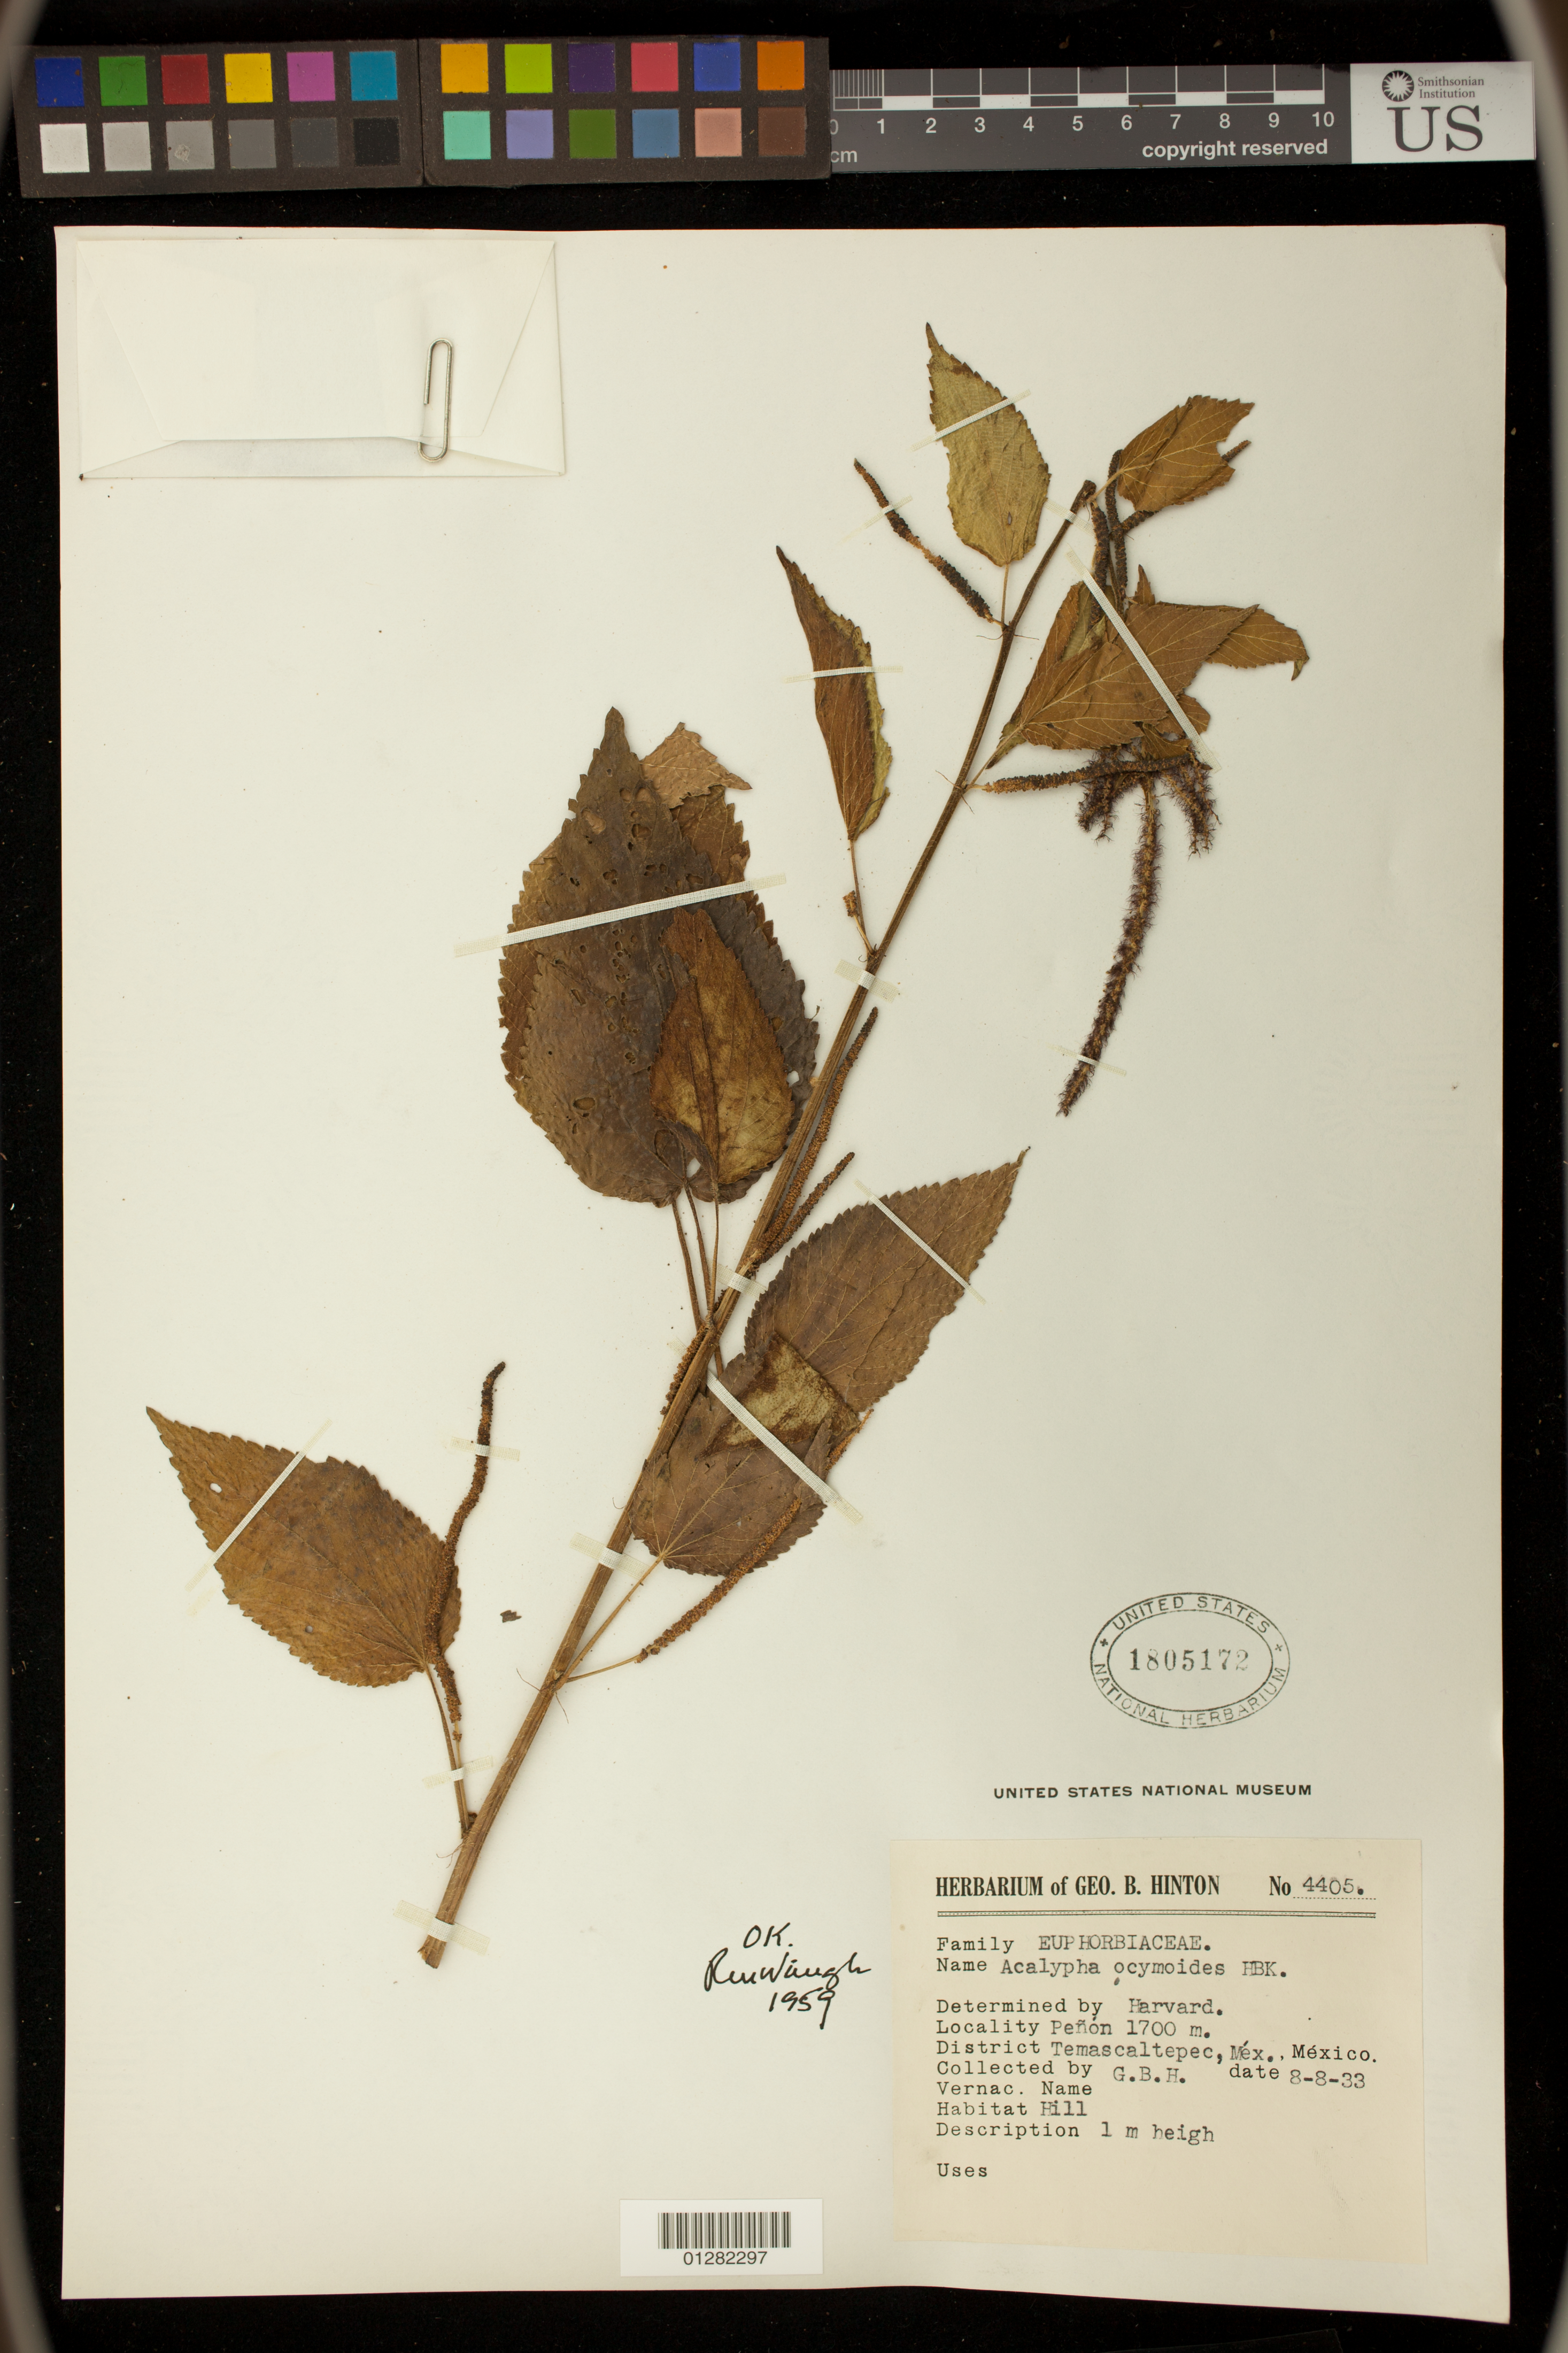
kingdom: Plantae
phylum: Tracheophyta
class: Magnoliopsida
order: Malpighiales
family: Euphorbiaceae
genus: Acalypha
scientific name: Acalypha ocymoides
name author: Kunth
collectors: C. R. Orcutt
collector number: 4405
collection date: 1933-08-08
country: Mexico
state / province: México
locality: Penon, Temascaltepec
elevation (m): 1700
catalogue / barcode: US 1805172